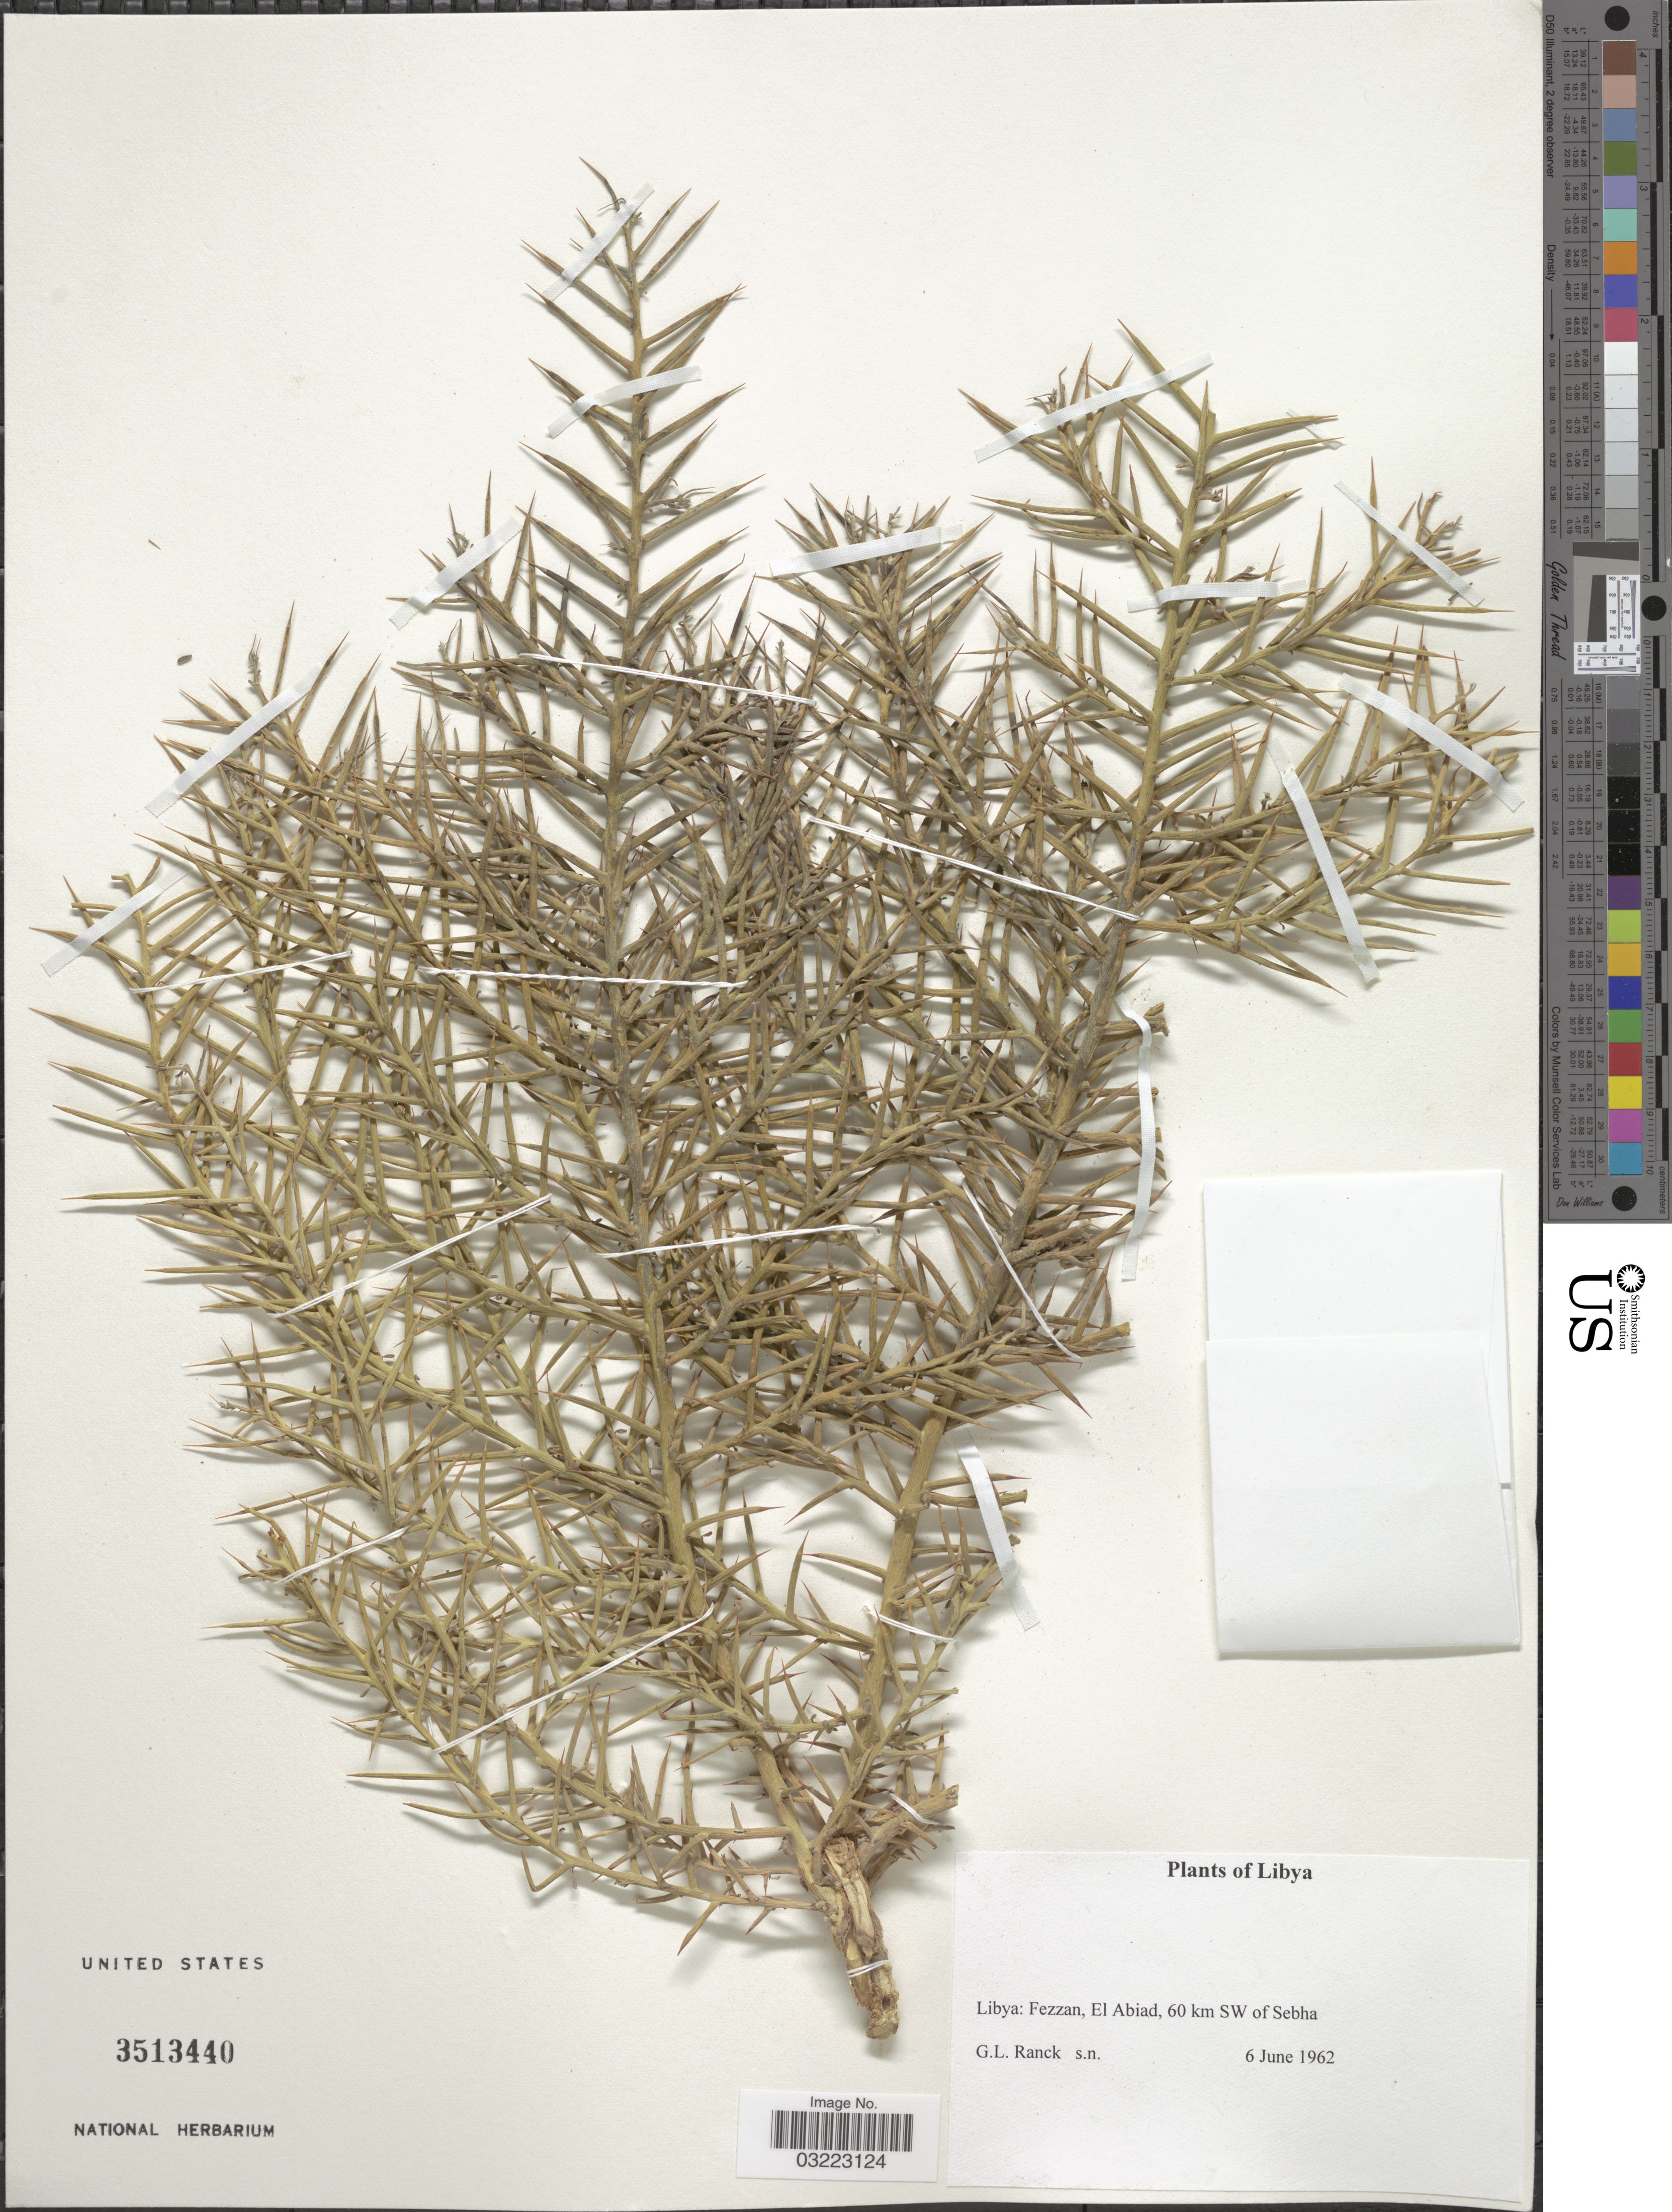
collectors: G. Ranck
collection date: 1962-06-06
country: Libya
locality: Fezzan, El Abiad, 60 km SW of Sebha.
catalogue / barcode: US 3513440